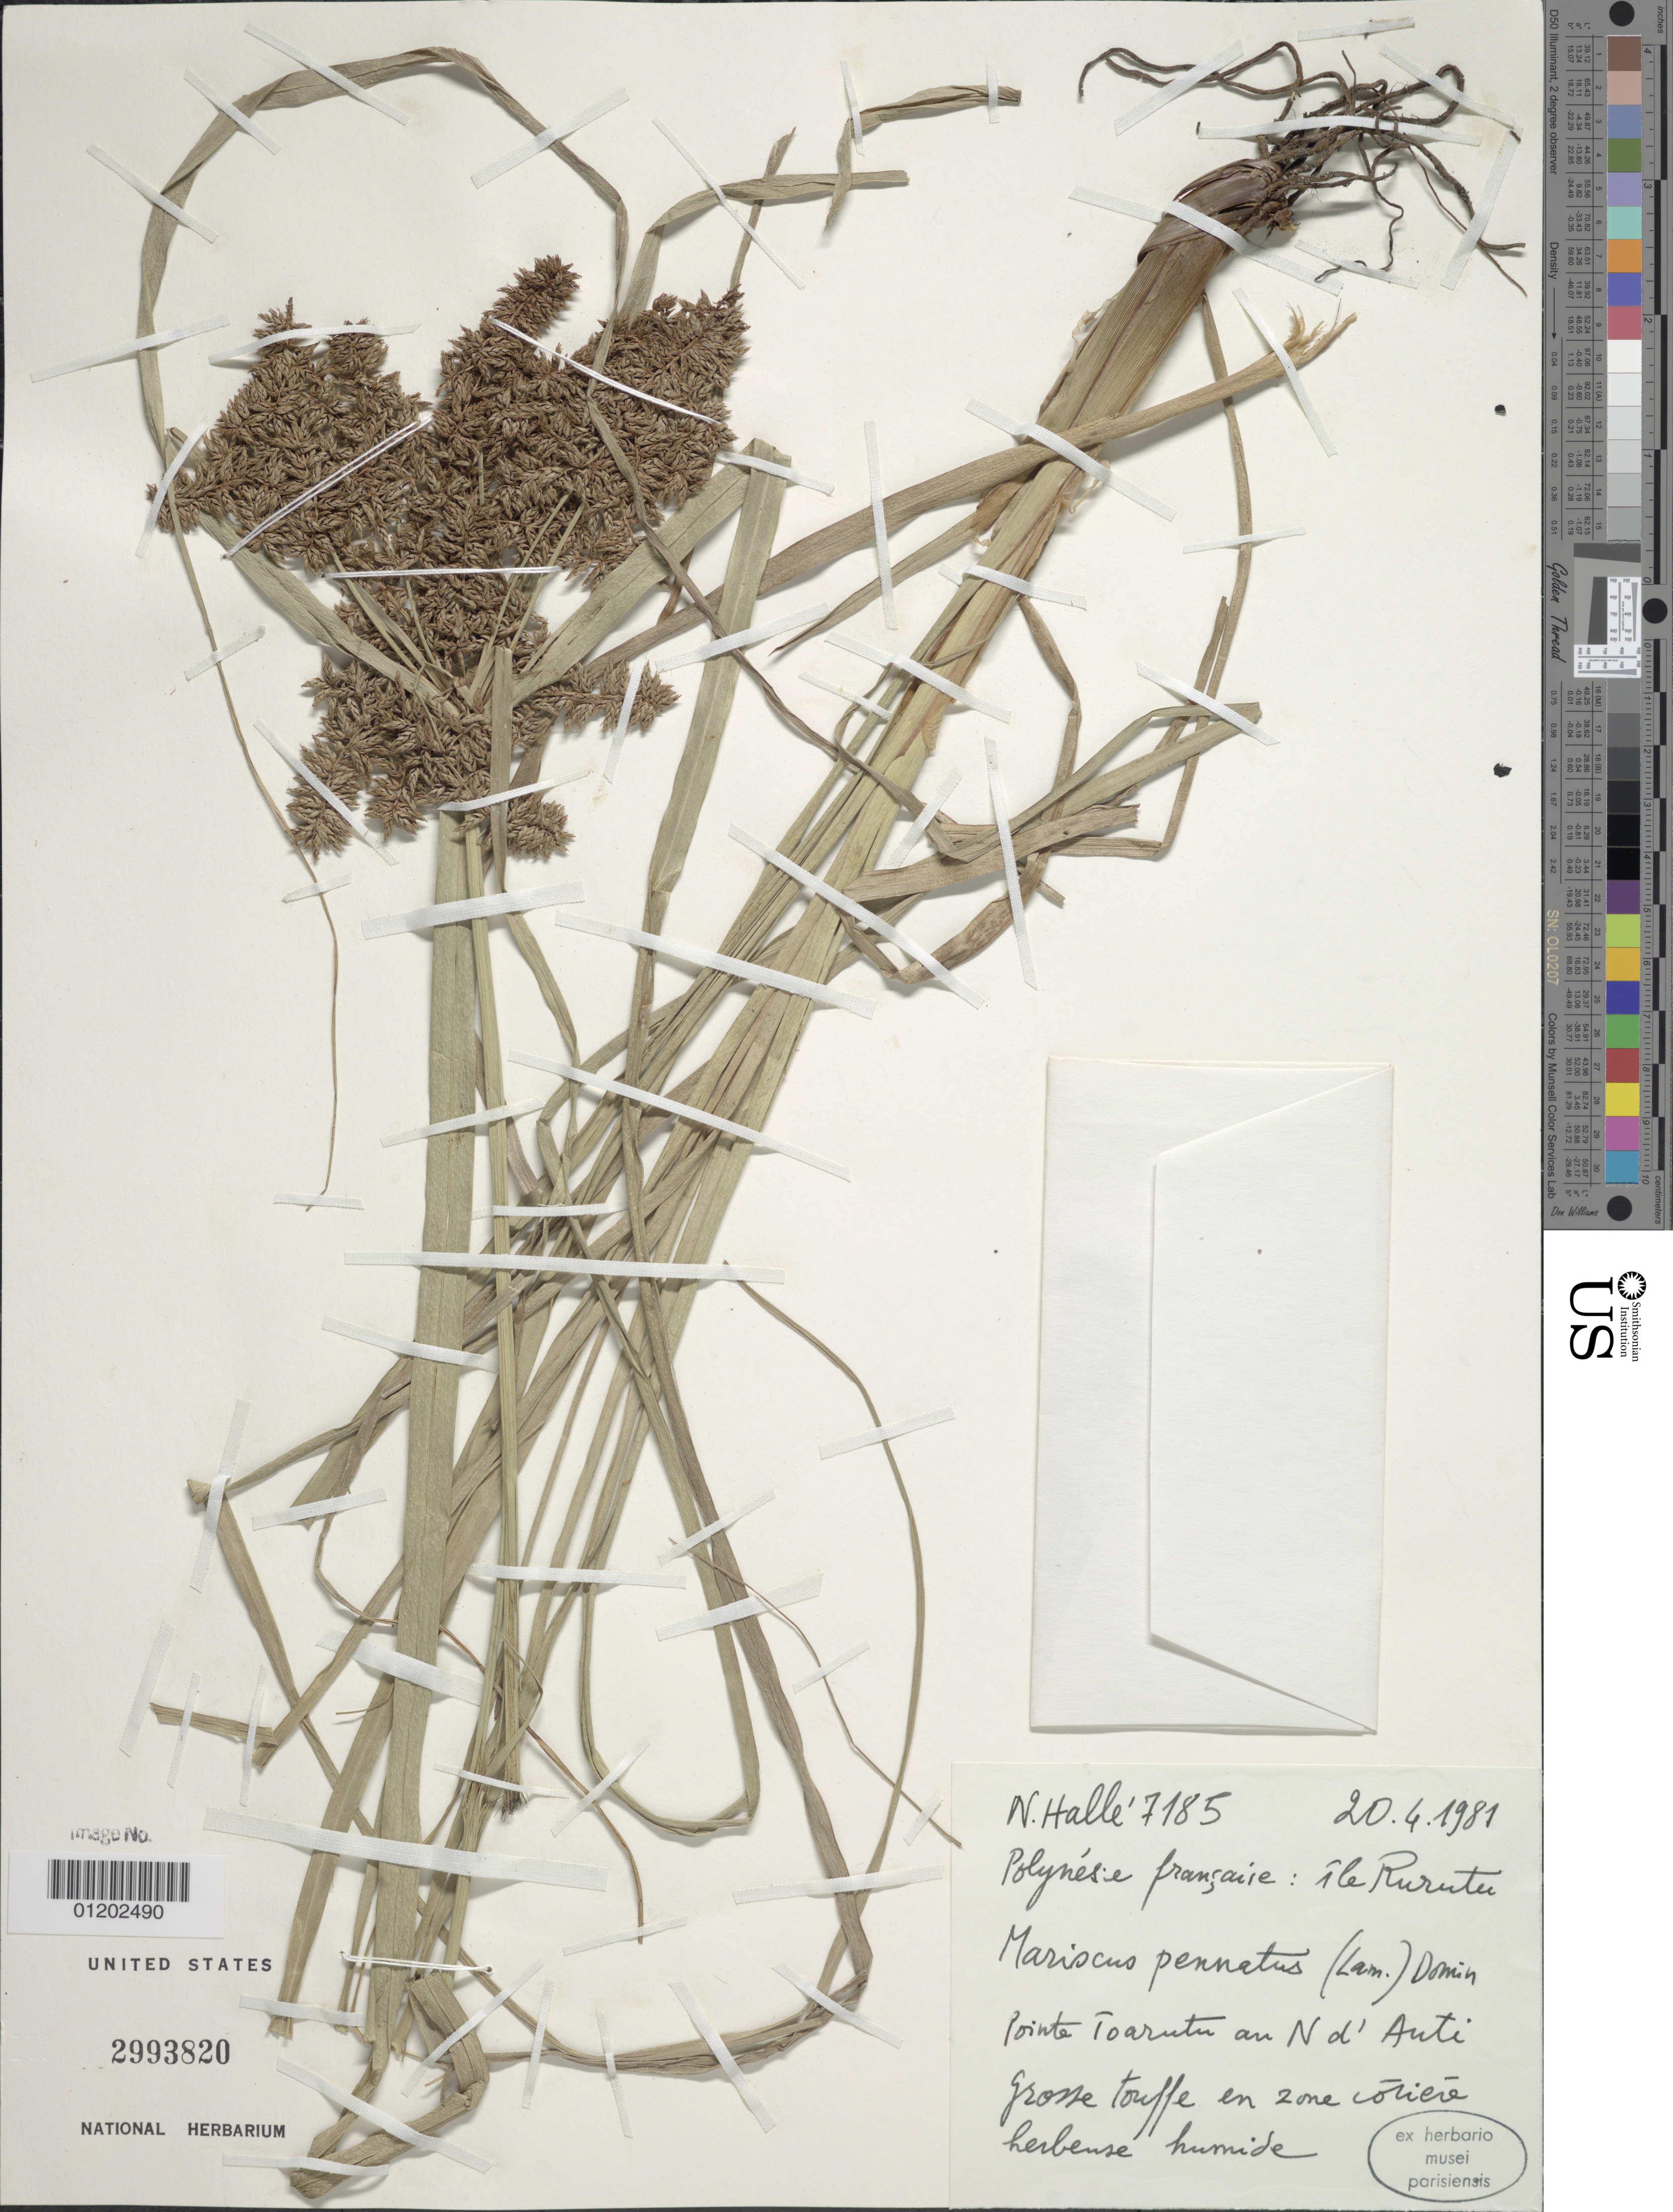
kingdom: Plantae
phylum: Tracheophyta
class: Liliopsida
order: Poales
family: Cyperaceae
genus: Cyperus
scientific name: Cyperus javanicus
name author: Houtt.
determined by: Strong, Mark T., (BOT), Smithsonian Institution - National Museum of Natural History (UNITED STATES)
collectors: N. Hallé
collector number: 7185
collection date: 1981-06-20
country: French Polynesia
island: Rurutu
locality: Pointe Toarutu au N d'Auti grosse touffe en zone (illegible script)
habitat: humide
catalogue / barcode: US 2993820